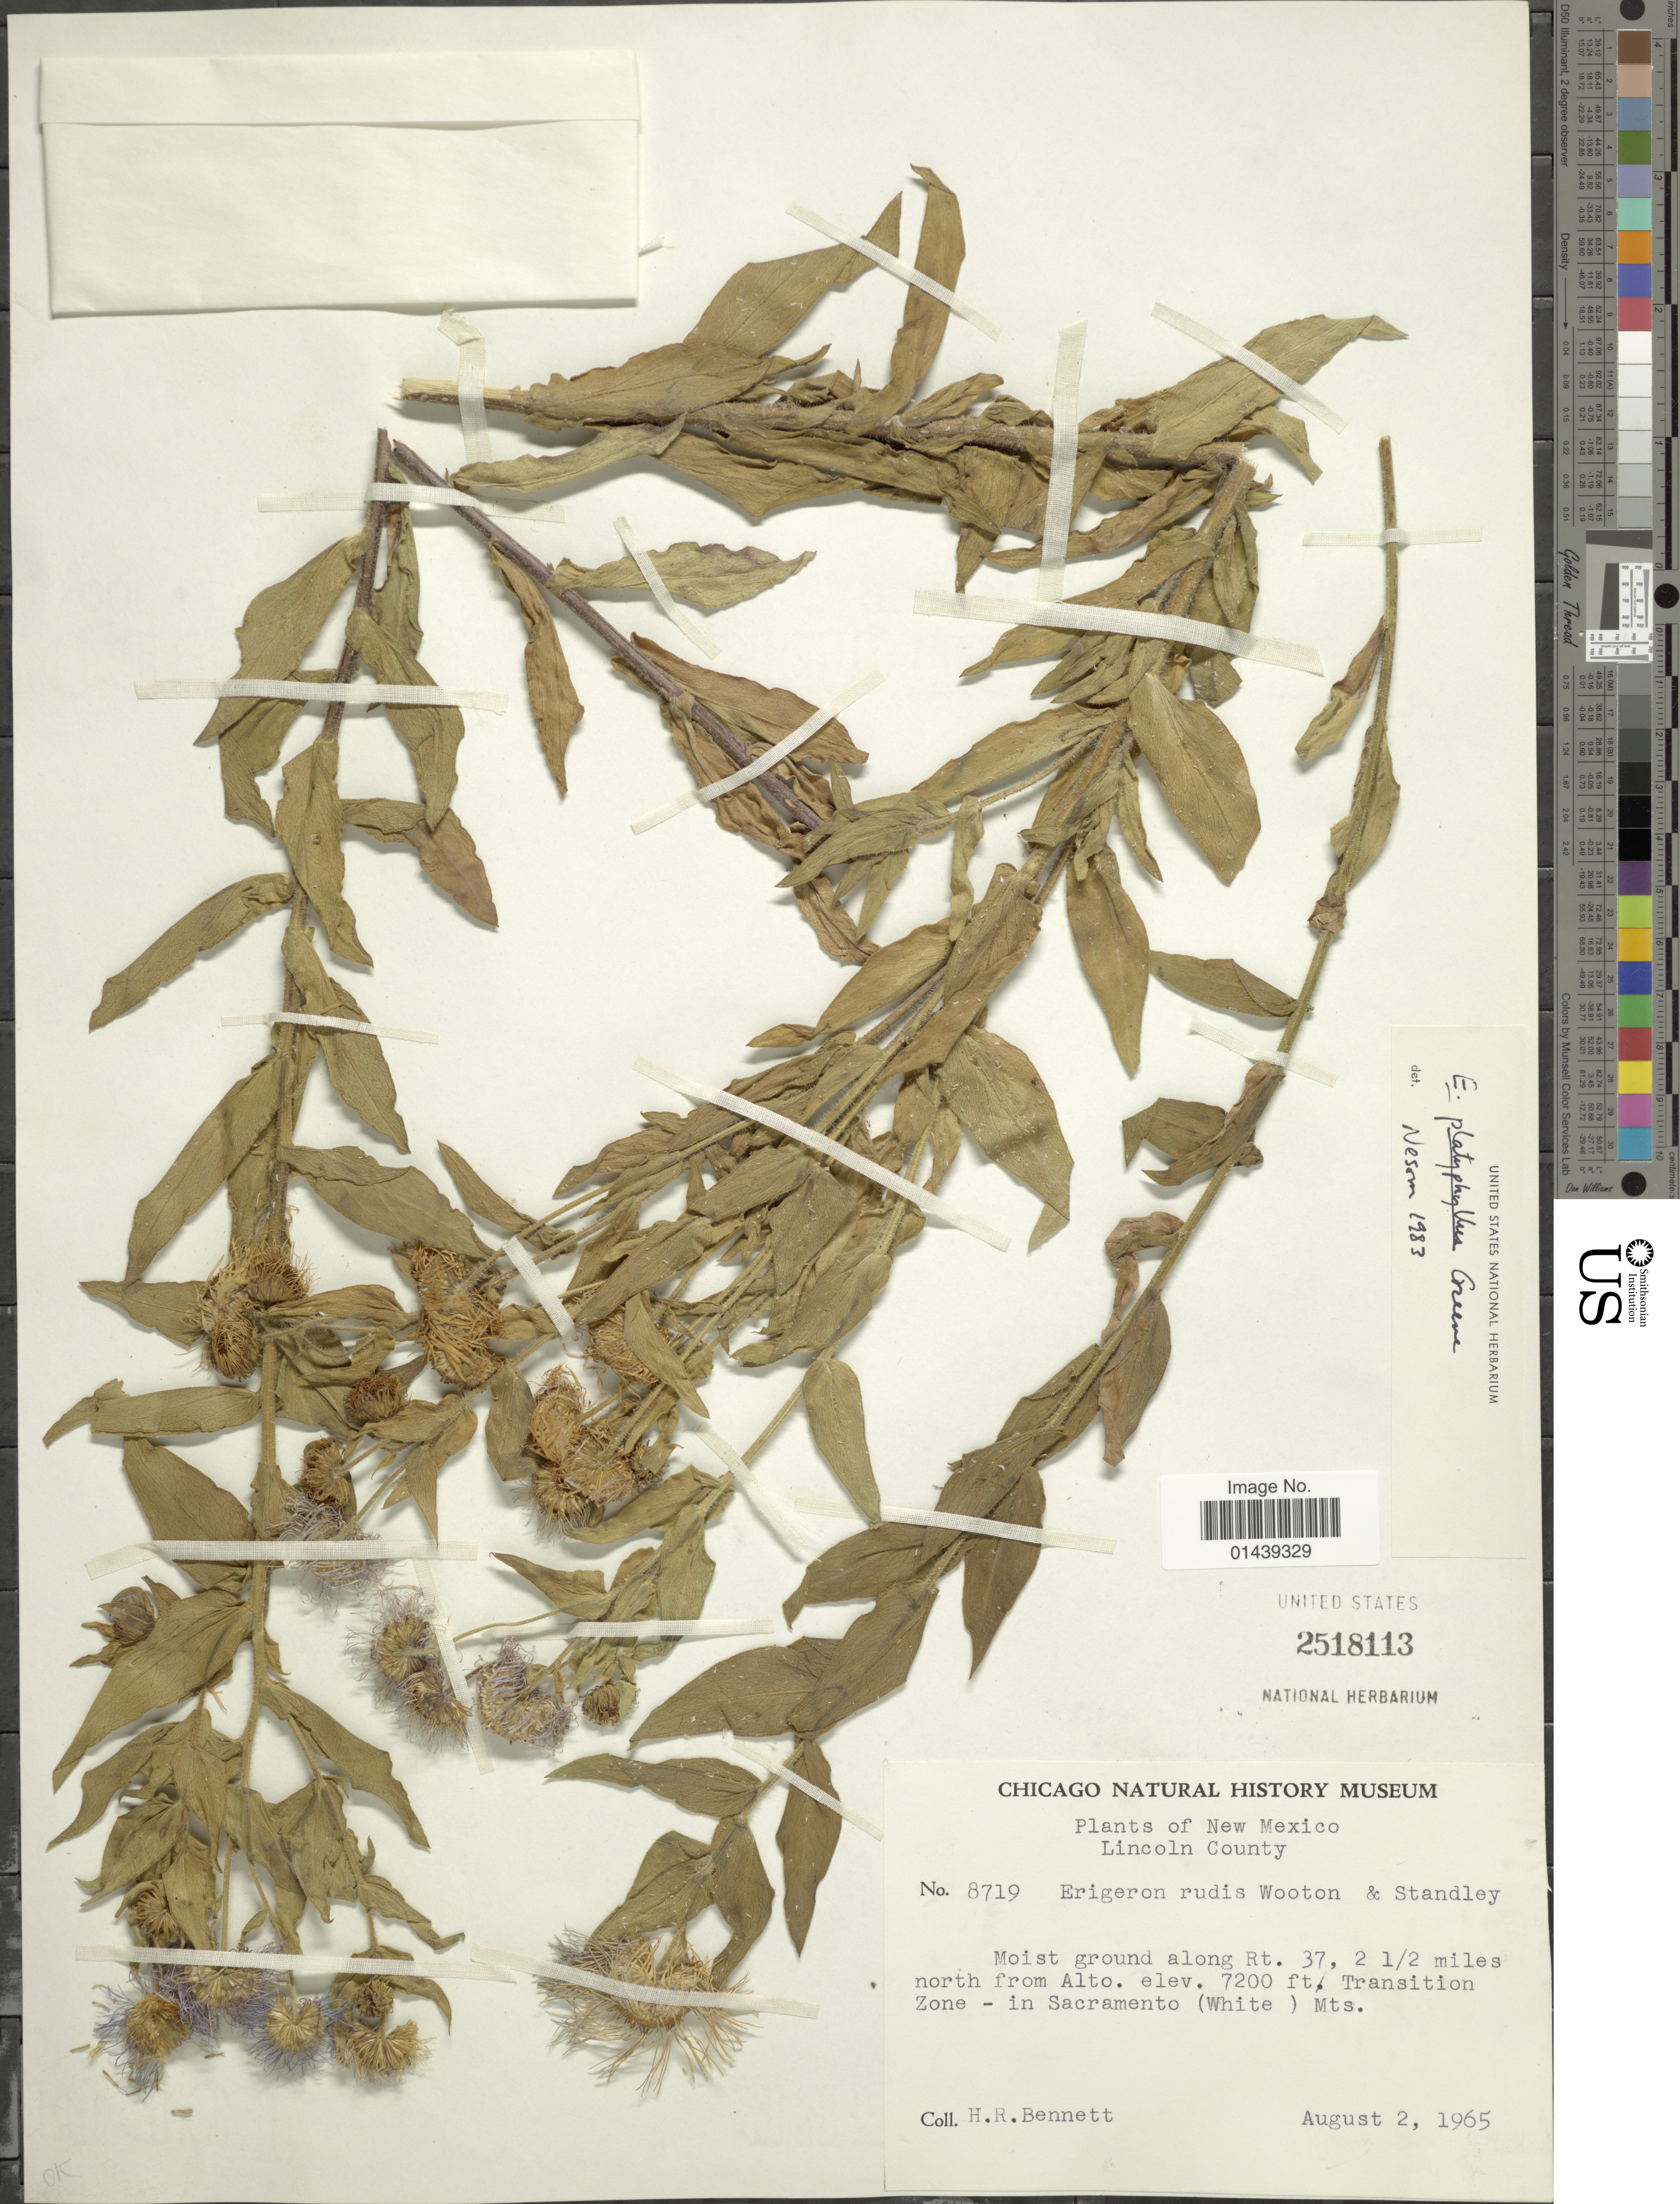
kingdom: Plantae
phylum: Tracheophyta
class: Magnoliopsida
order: Asterales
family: Asteraceae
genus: Erigeron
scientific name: Erigeron platyphyllus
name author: Greene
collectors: H. R. Bennett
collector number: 8719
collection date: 1965-08-02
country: United States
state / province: New Mexico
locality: Lincoln County. Along Rt. 37, 2 1/2 miles north of Alto. Transition Zone - in Sacramento (White ) Mts.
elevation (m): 2195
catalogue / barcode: US 2518113